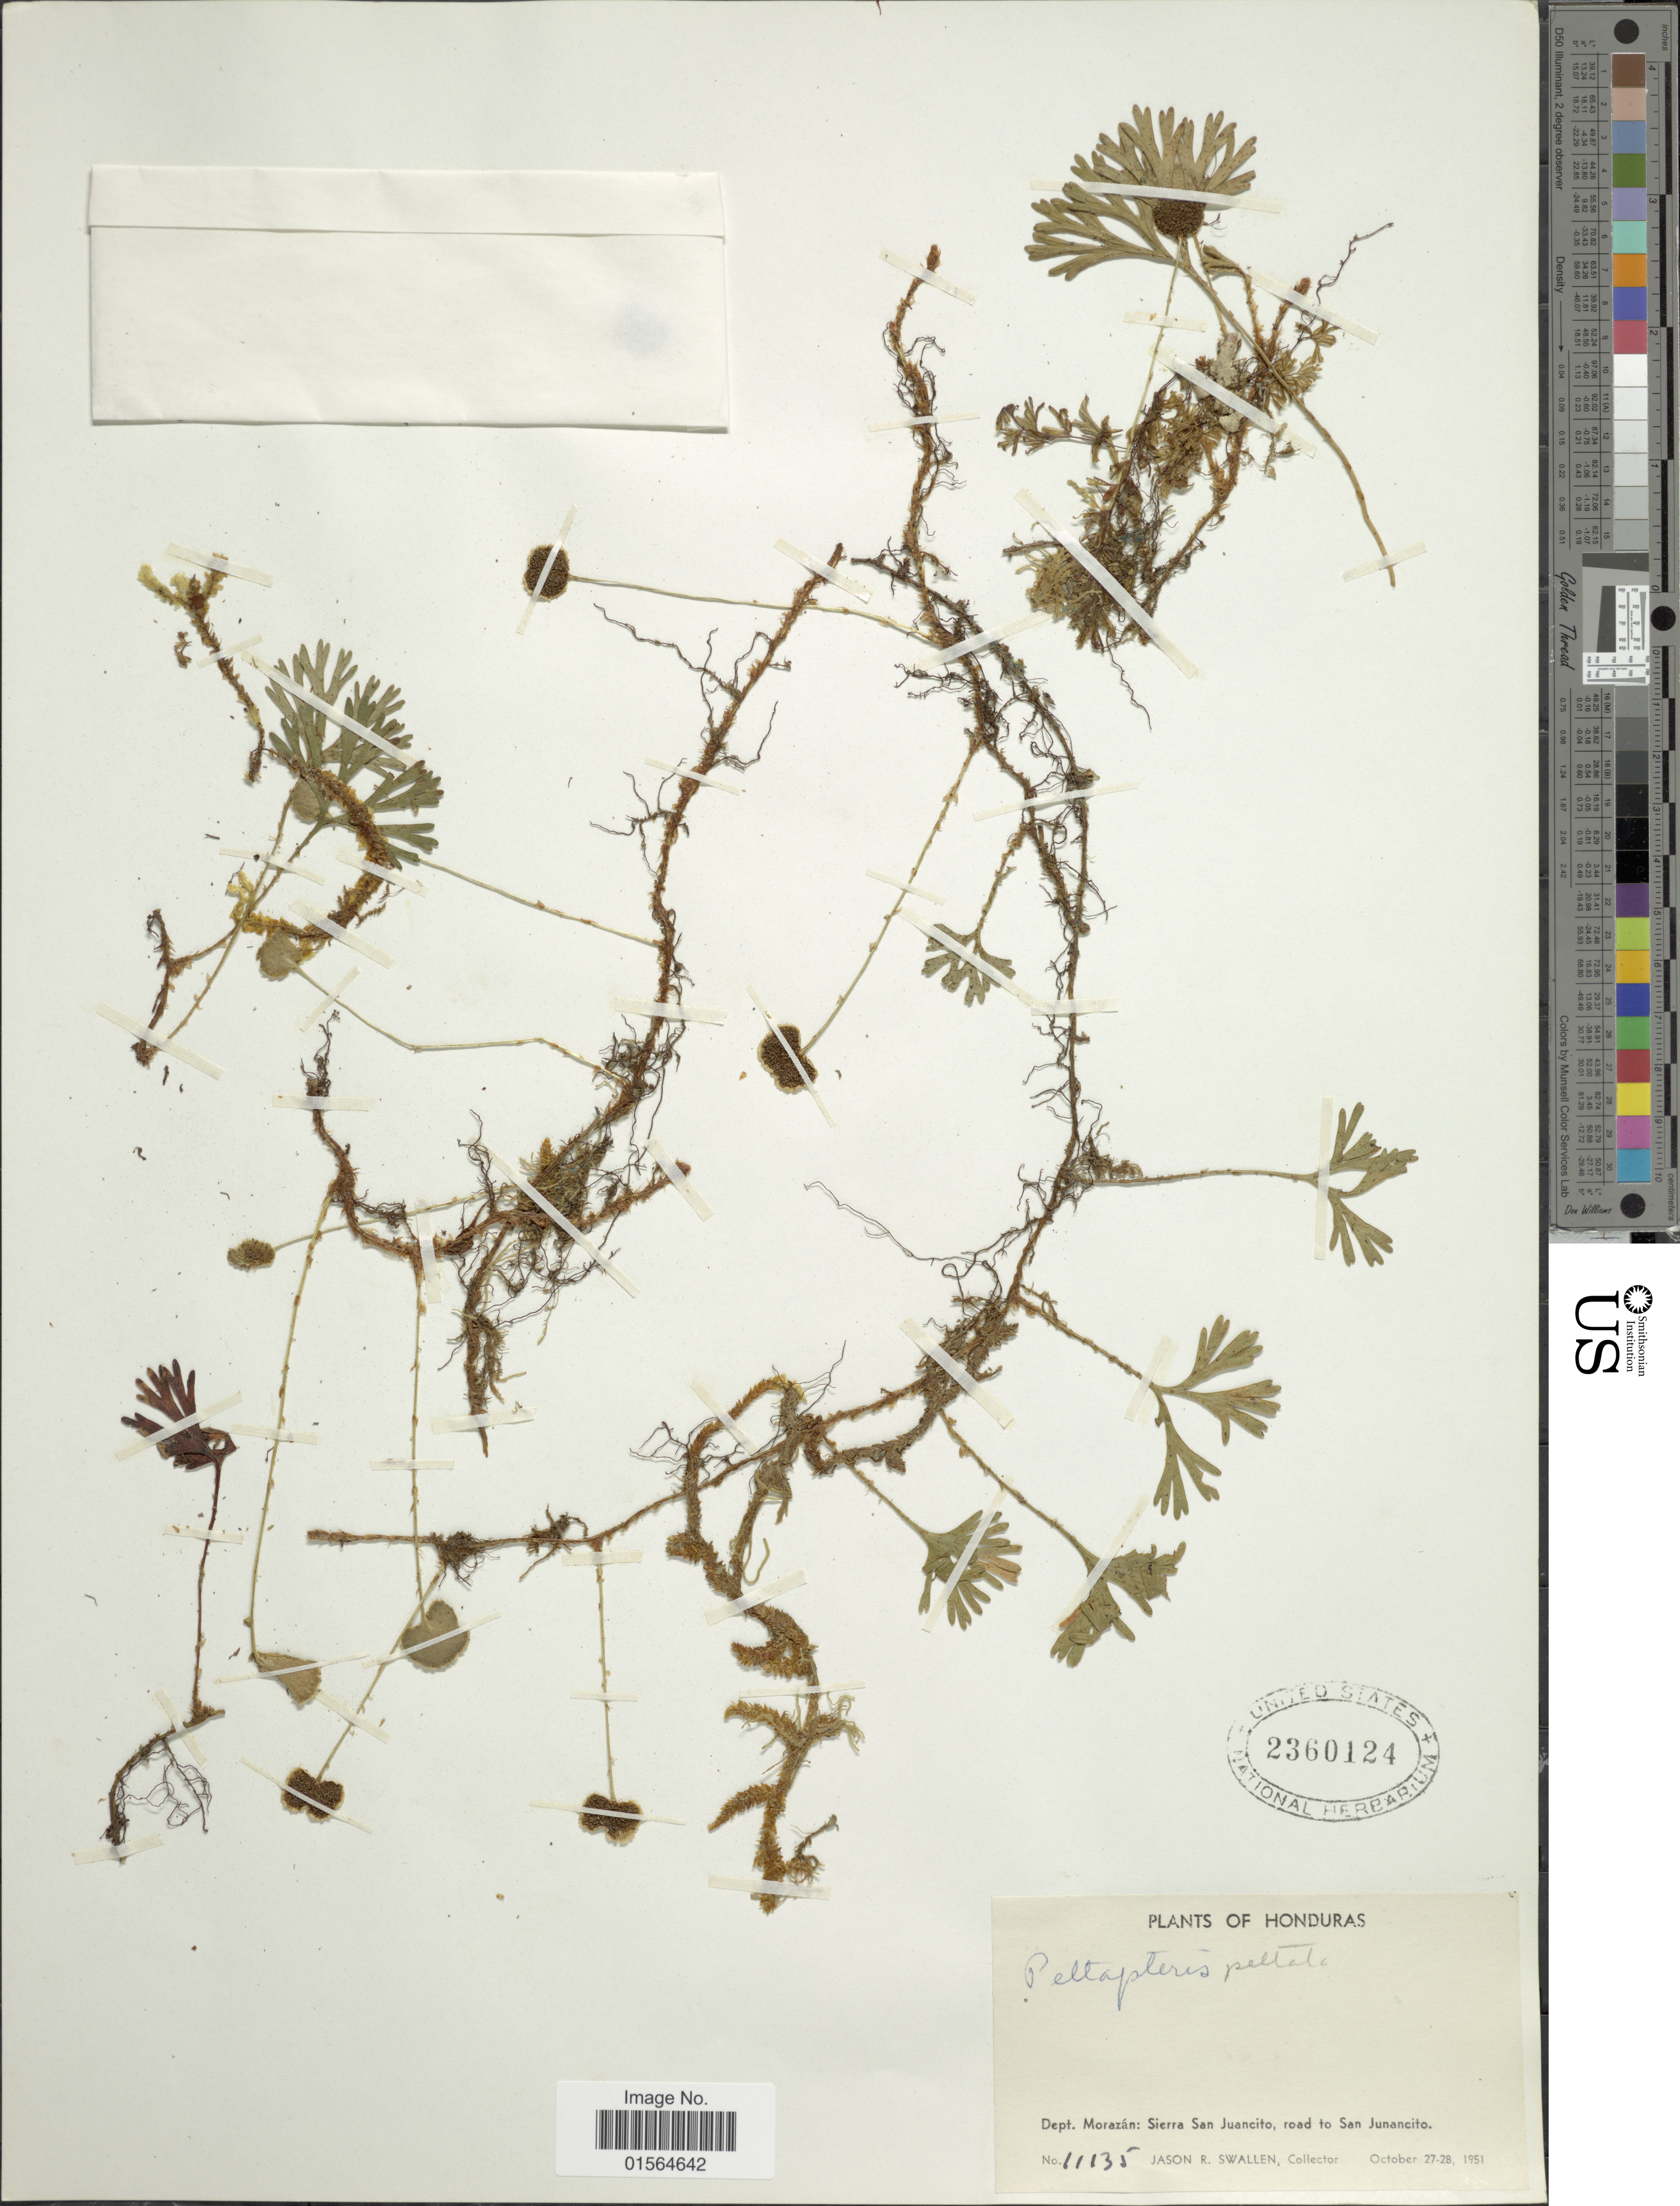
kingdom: Plantae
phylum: Tracheophyta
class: Polypodiopsida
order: Polypodiales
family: Dryopteridaceae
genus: Elaphoglossum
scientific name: Elaphoglossum peltatum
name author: (Sw.) Urb.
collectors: J. R. Swallen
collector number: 11135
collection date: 1951-10-27/1951-10-28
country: Honduras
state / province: Fco. Morazán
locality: Sierra San Juancito, road to San Juancito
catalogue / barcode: US 2360124